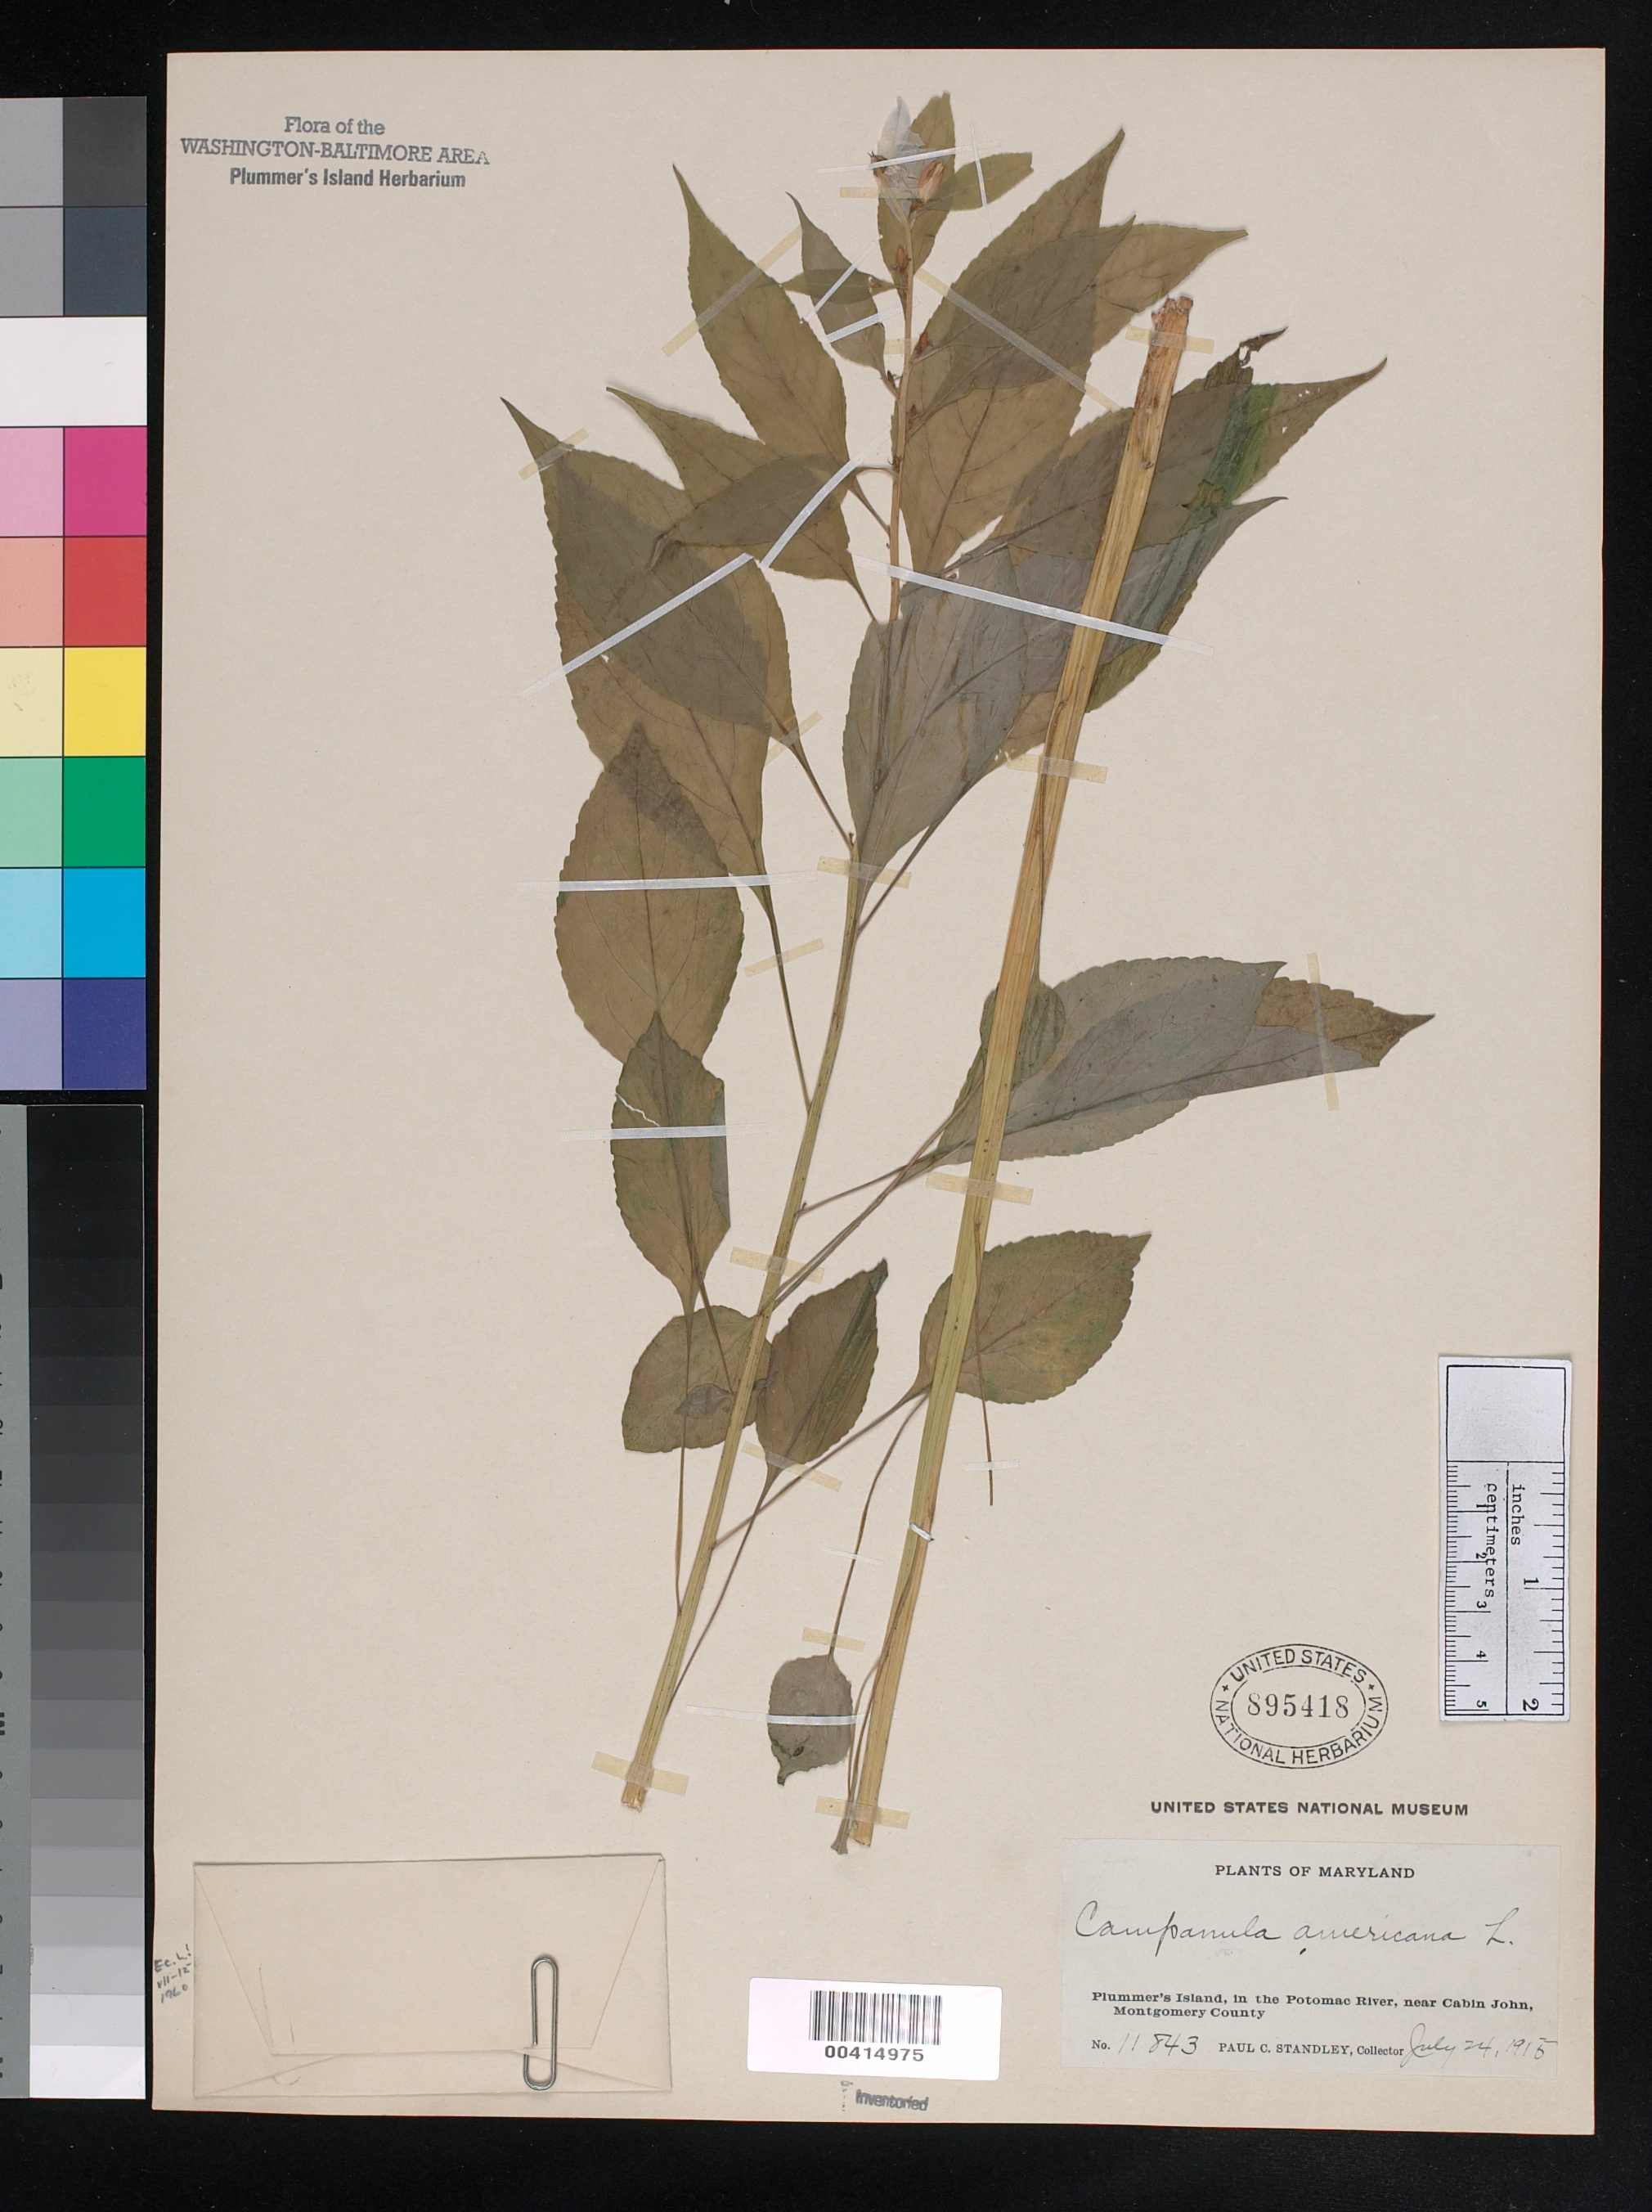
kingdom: Plantae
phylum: Tracheophyta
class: Magnoliopsida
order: Asterales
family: Campanulaceae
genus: Campanula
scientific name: Campanula americana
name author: L.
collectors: P. C. Standley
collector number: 11843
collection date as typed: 24 Jul 1915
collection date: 1915-07-24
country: United States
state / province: Maryland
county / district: Montgomery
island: Plummers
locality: Plummer's Island C. & O. Canal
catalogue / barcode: US 895418